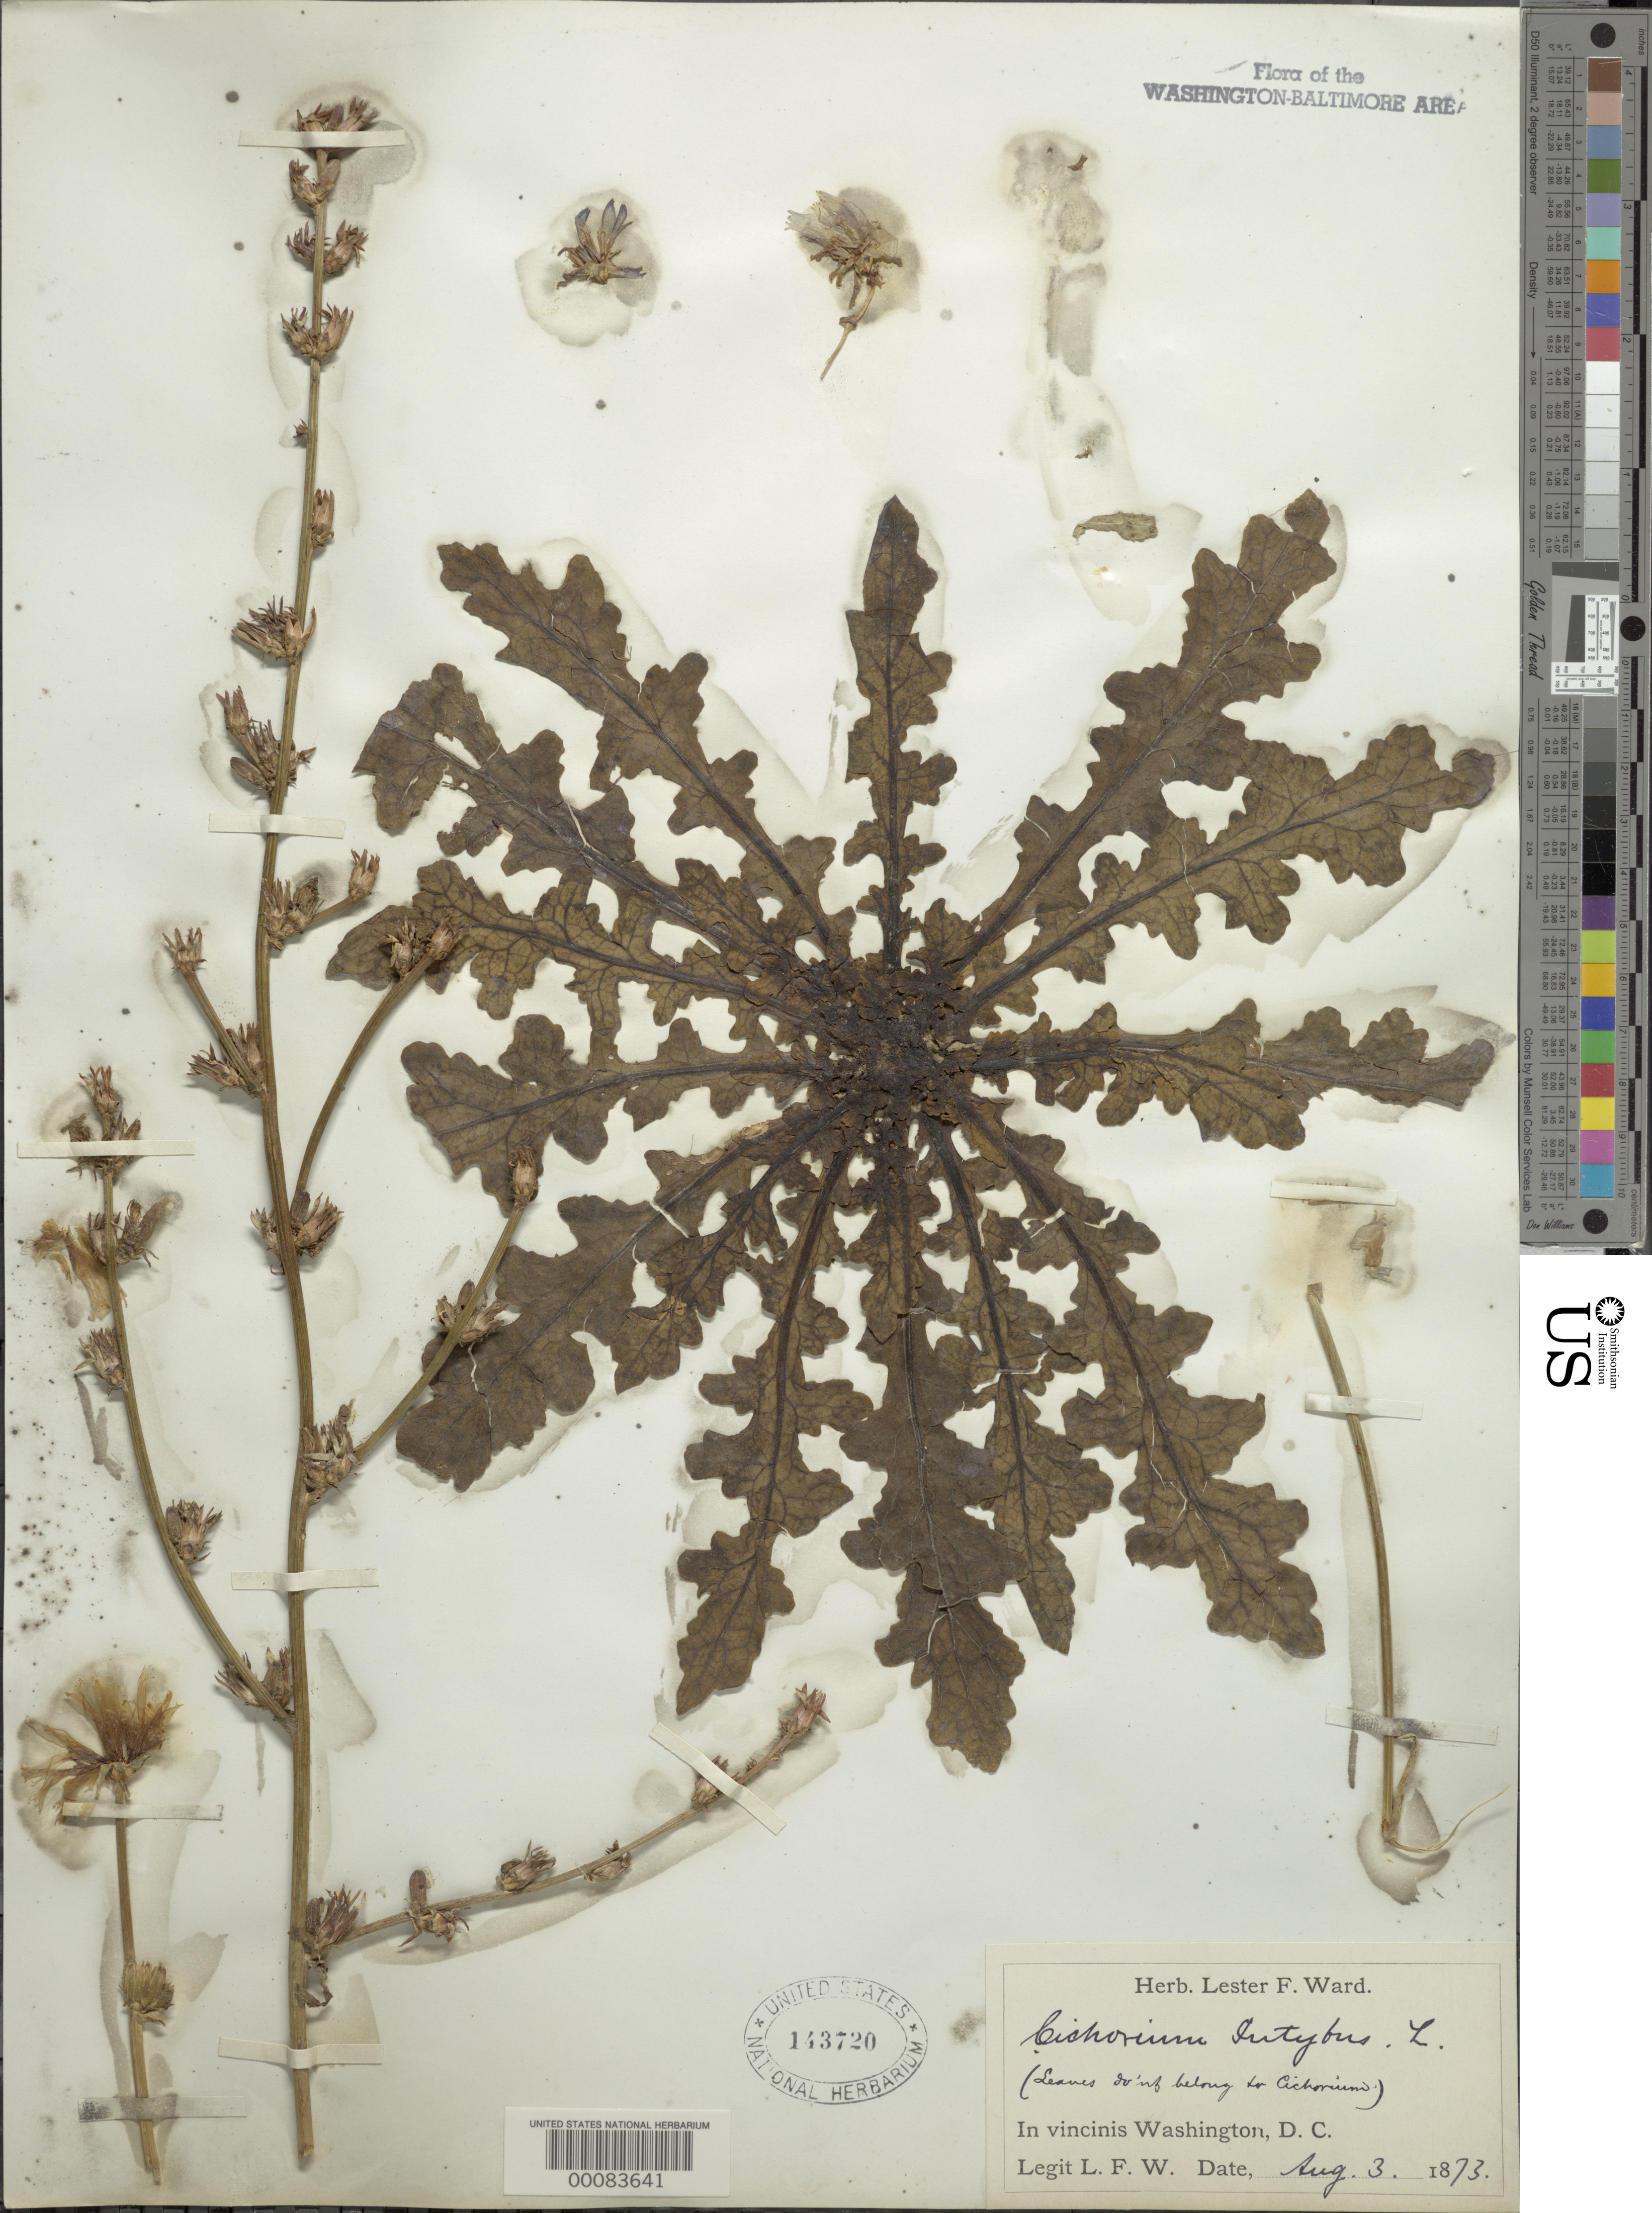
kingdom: Plantae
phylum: Tracheophyta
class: Magnoliopsida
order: Asterales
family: Asteraceae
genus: Cichorium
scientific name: Cichorium intybus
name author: L.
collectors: L. F. Ward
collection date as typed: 03 Aug 1873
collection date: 1873-08-03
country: United States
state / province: District of Columbia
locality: DC vicinity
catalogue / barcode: US 143720